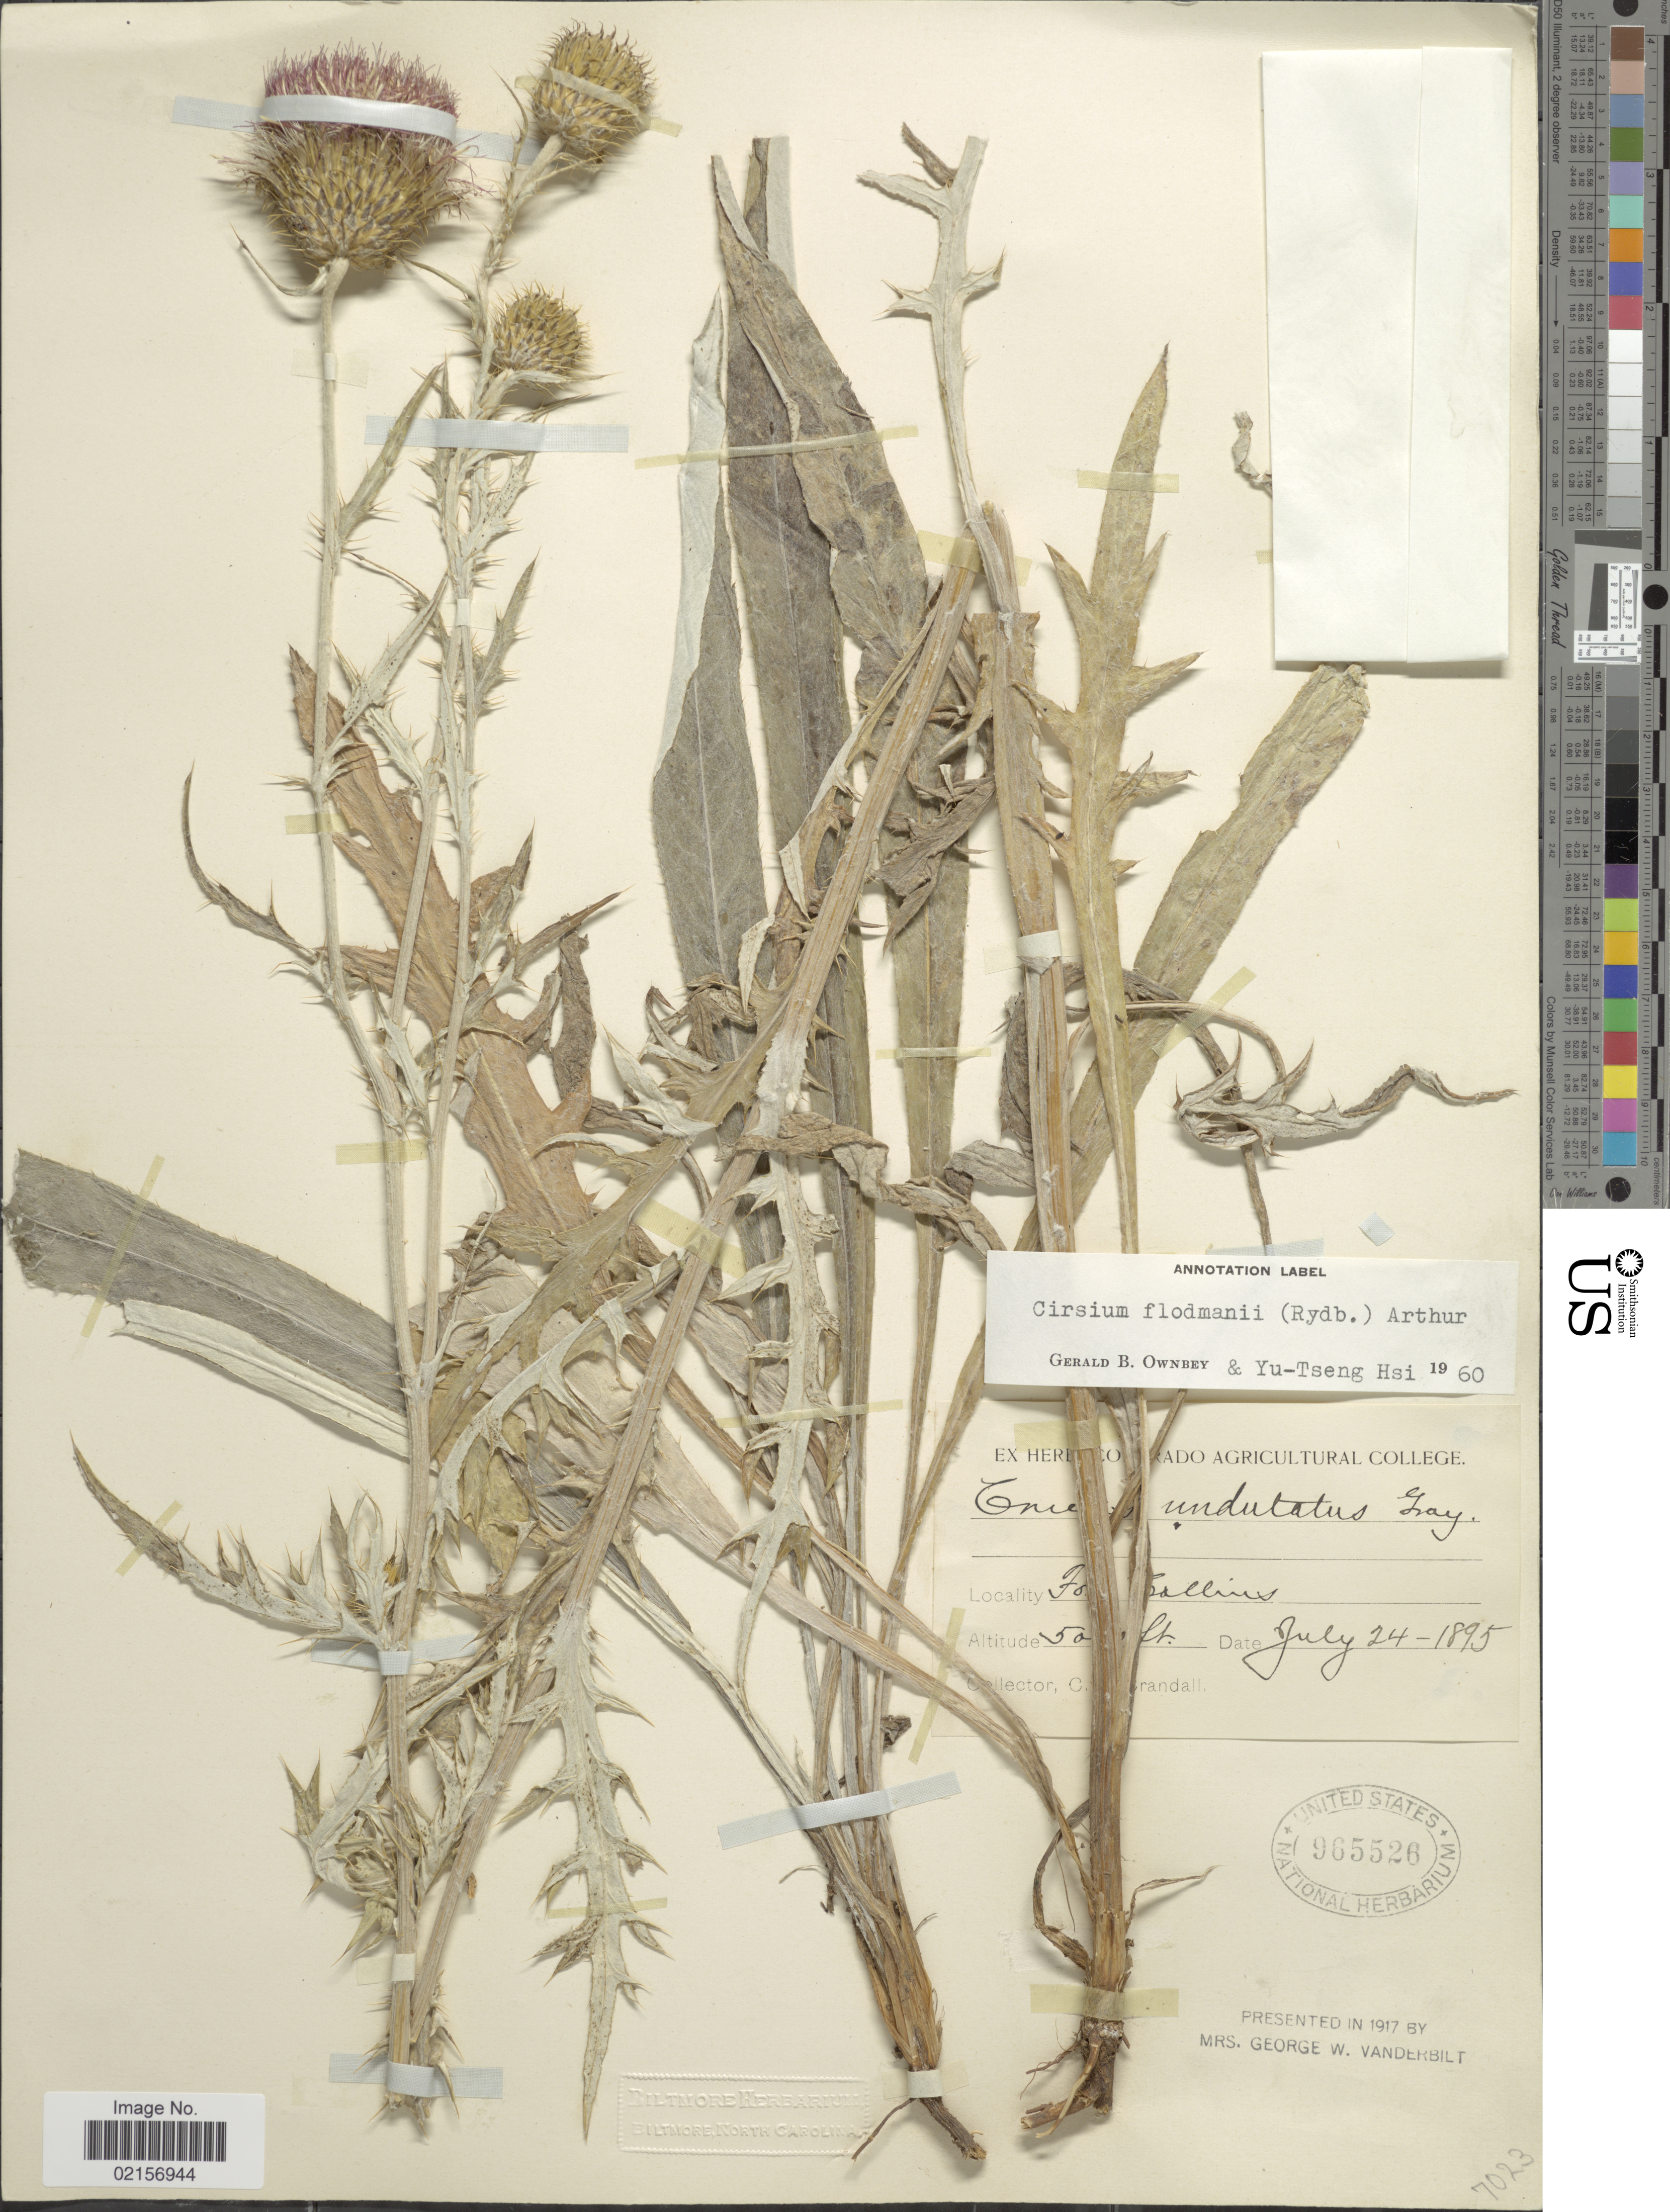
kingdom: Plantae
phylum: Tracheophyta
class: Magnoliopsida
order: Asterales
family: Asteraceae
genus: Cirsium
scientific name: Cirsium flodmanii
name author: (Rydb.) Arthur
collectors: C. Crandall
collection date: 1895-07-24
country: United States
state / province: Colorado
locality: Fort Collins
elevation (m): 1524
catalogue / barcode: US 965526